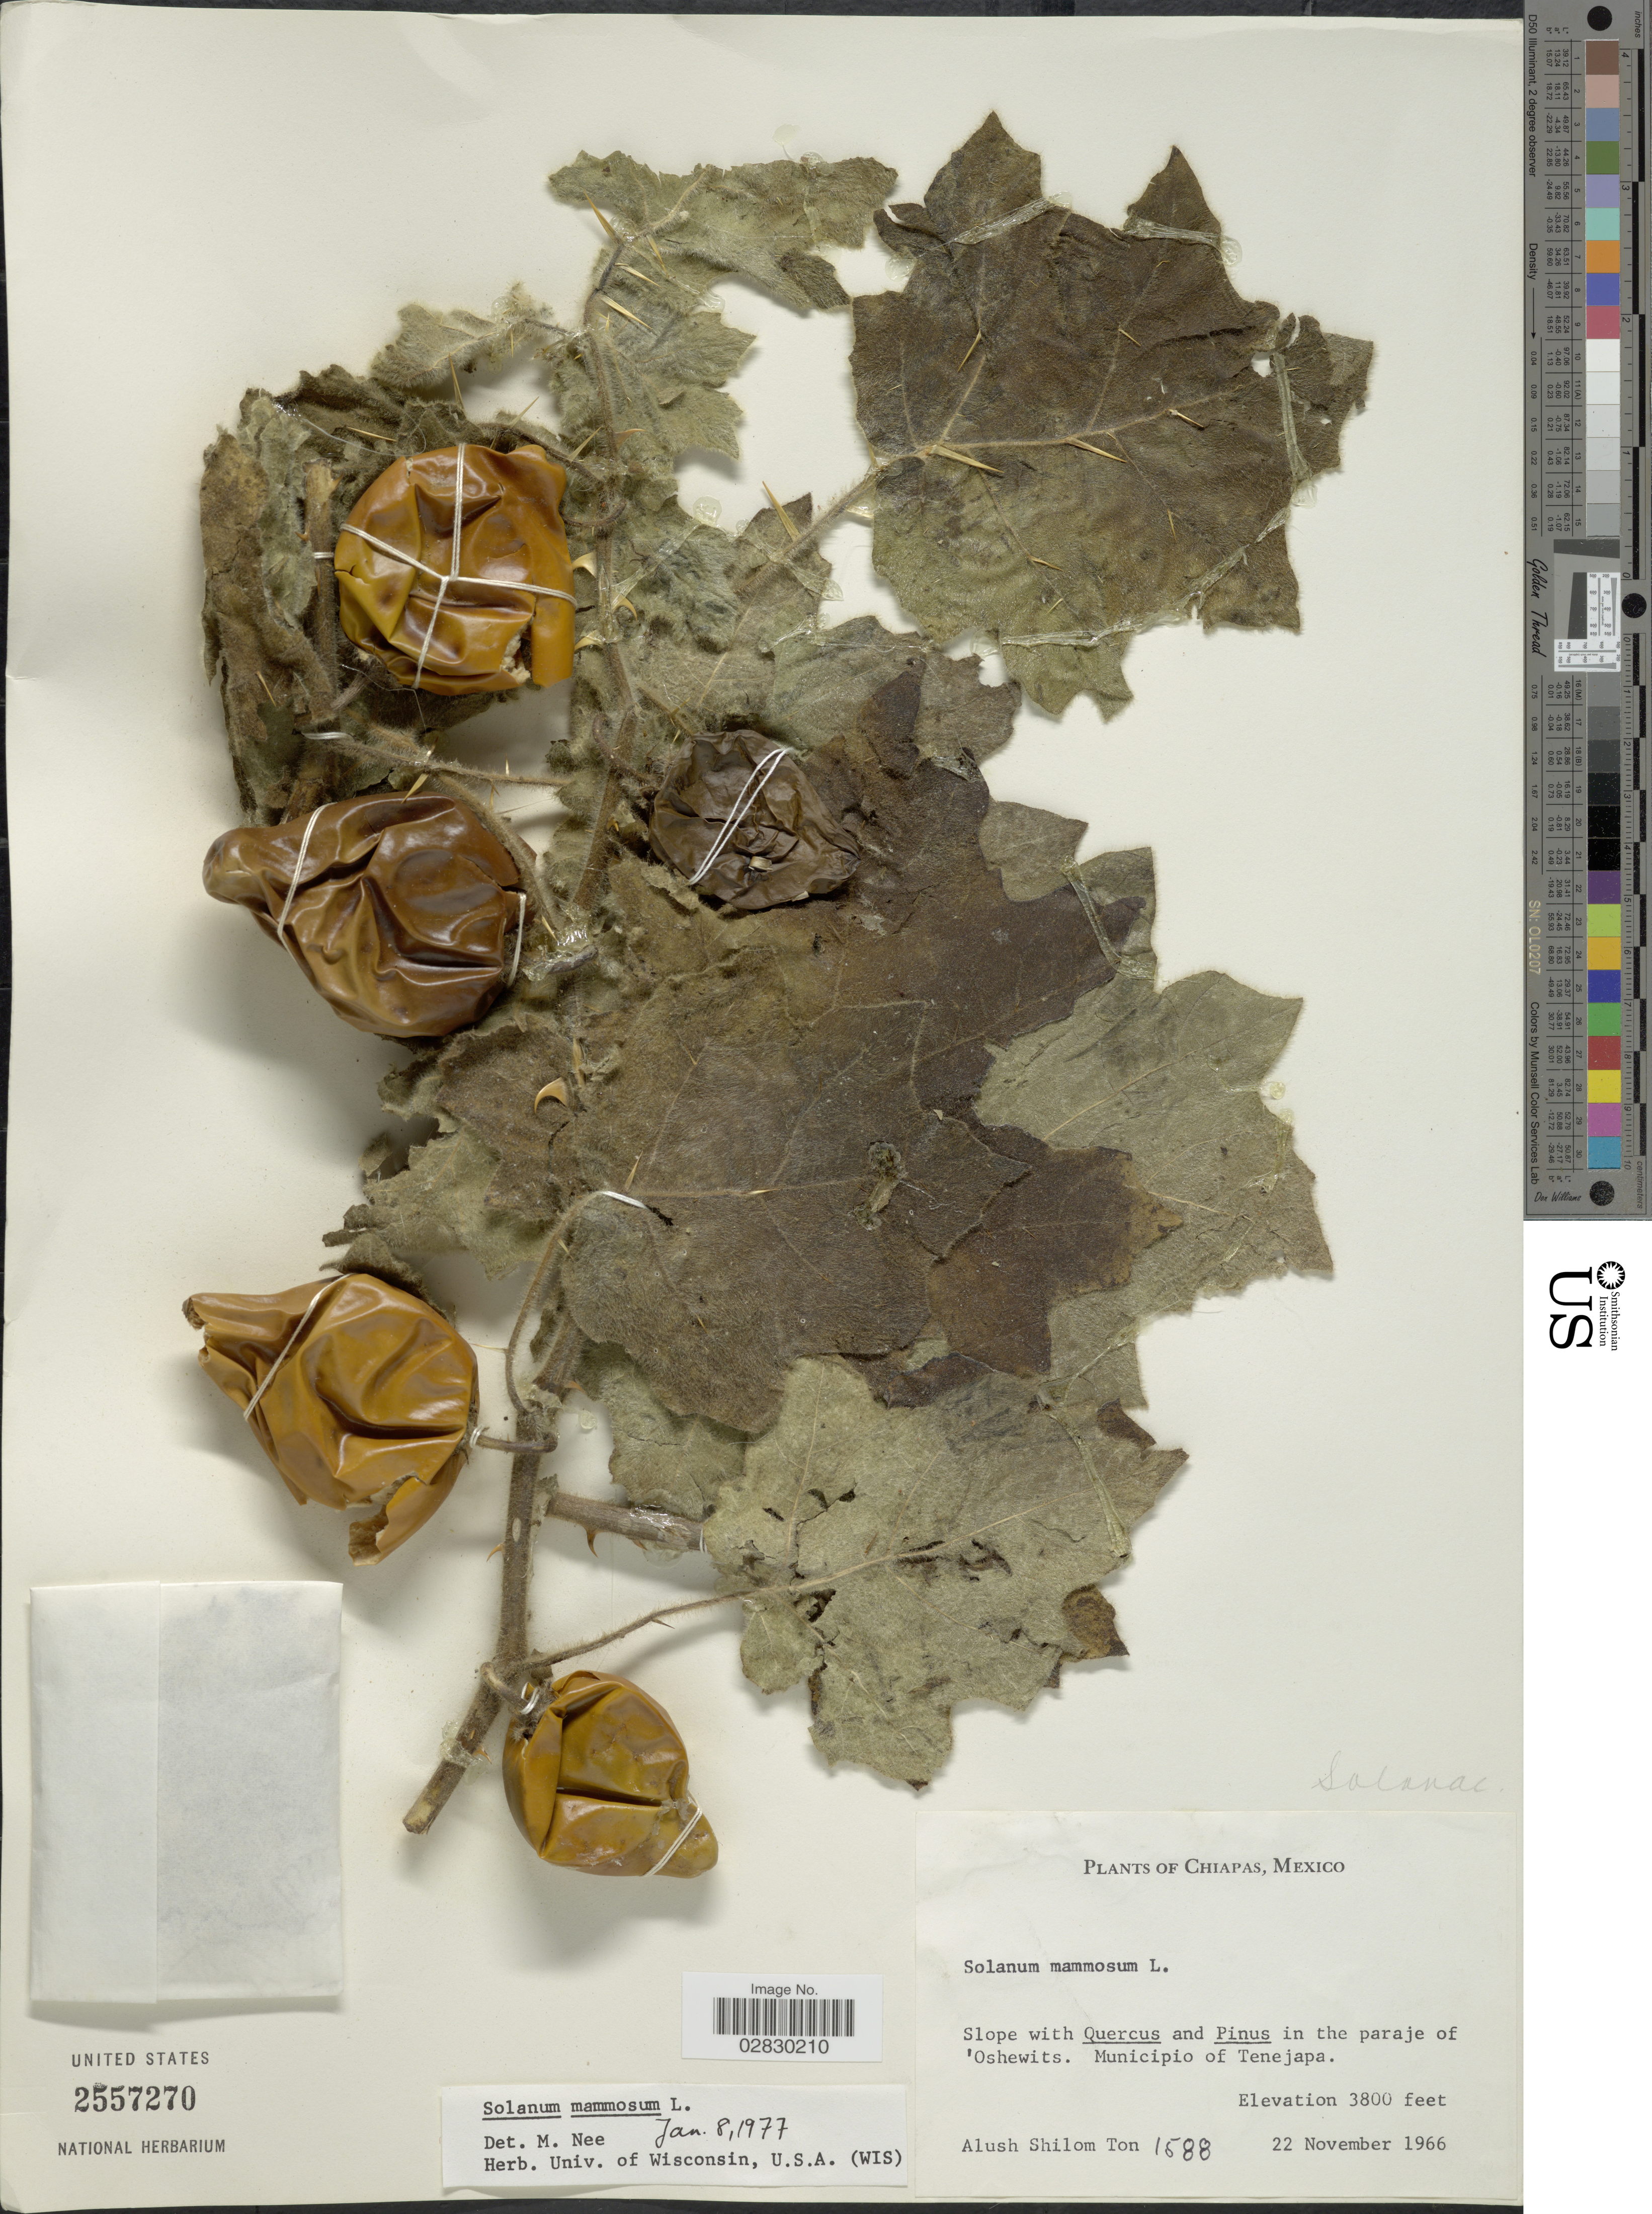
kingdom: Plantae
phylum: Tracheophyta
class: Magnoliopsida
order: Solanales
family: Solanaceae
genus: Solanum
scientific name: Solanum mammosum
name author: L.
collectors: A. M. Ton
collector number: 1588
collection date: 1966-11-22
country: Mexico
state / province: Chiapas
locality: In the paraje of 'Oshewits. Municipio of Tenejapa.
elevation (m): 1158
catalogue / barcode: US 2557270